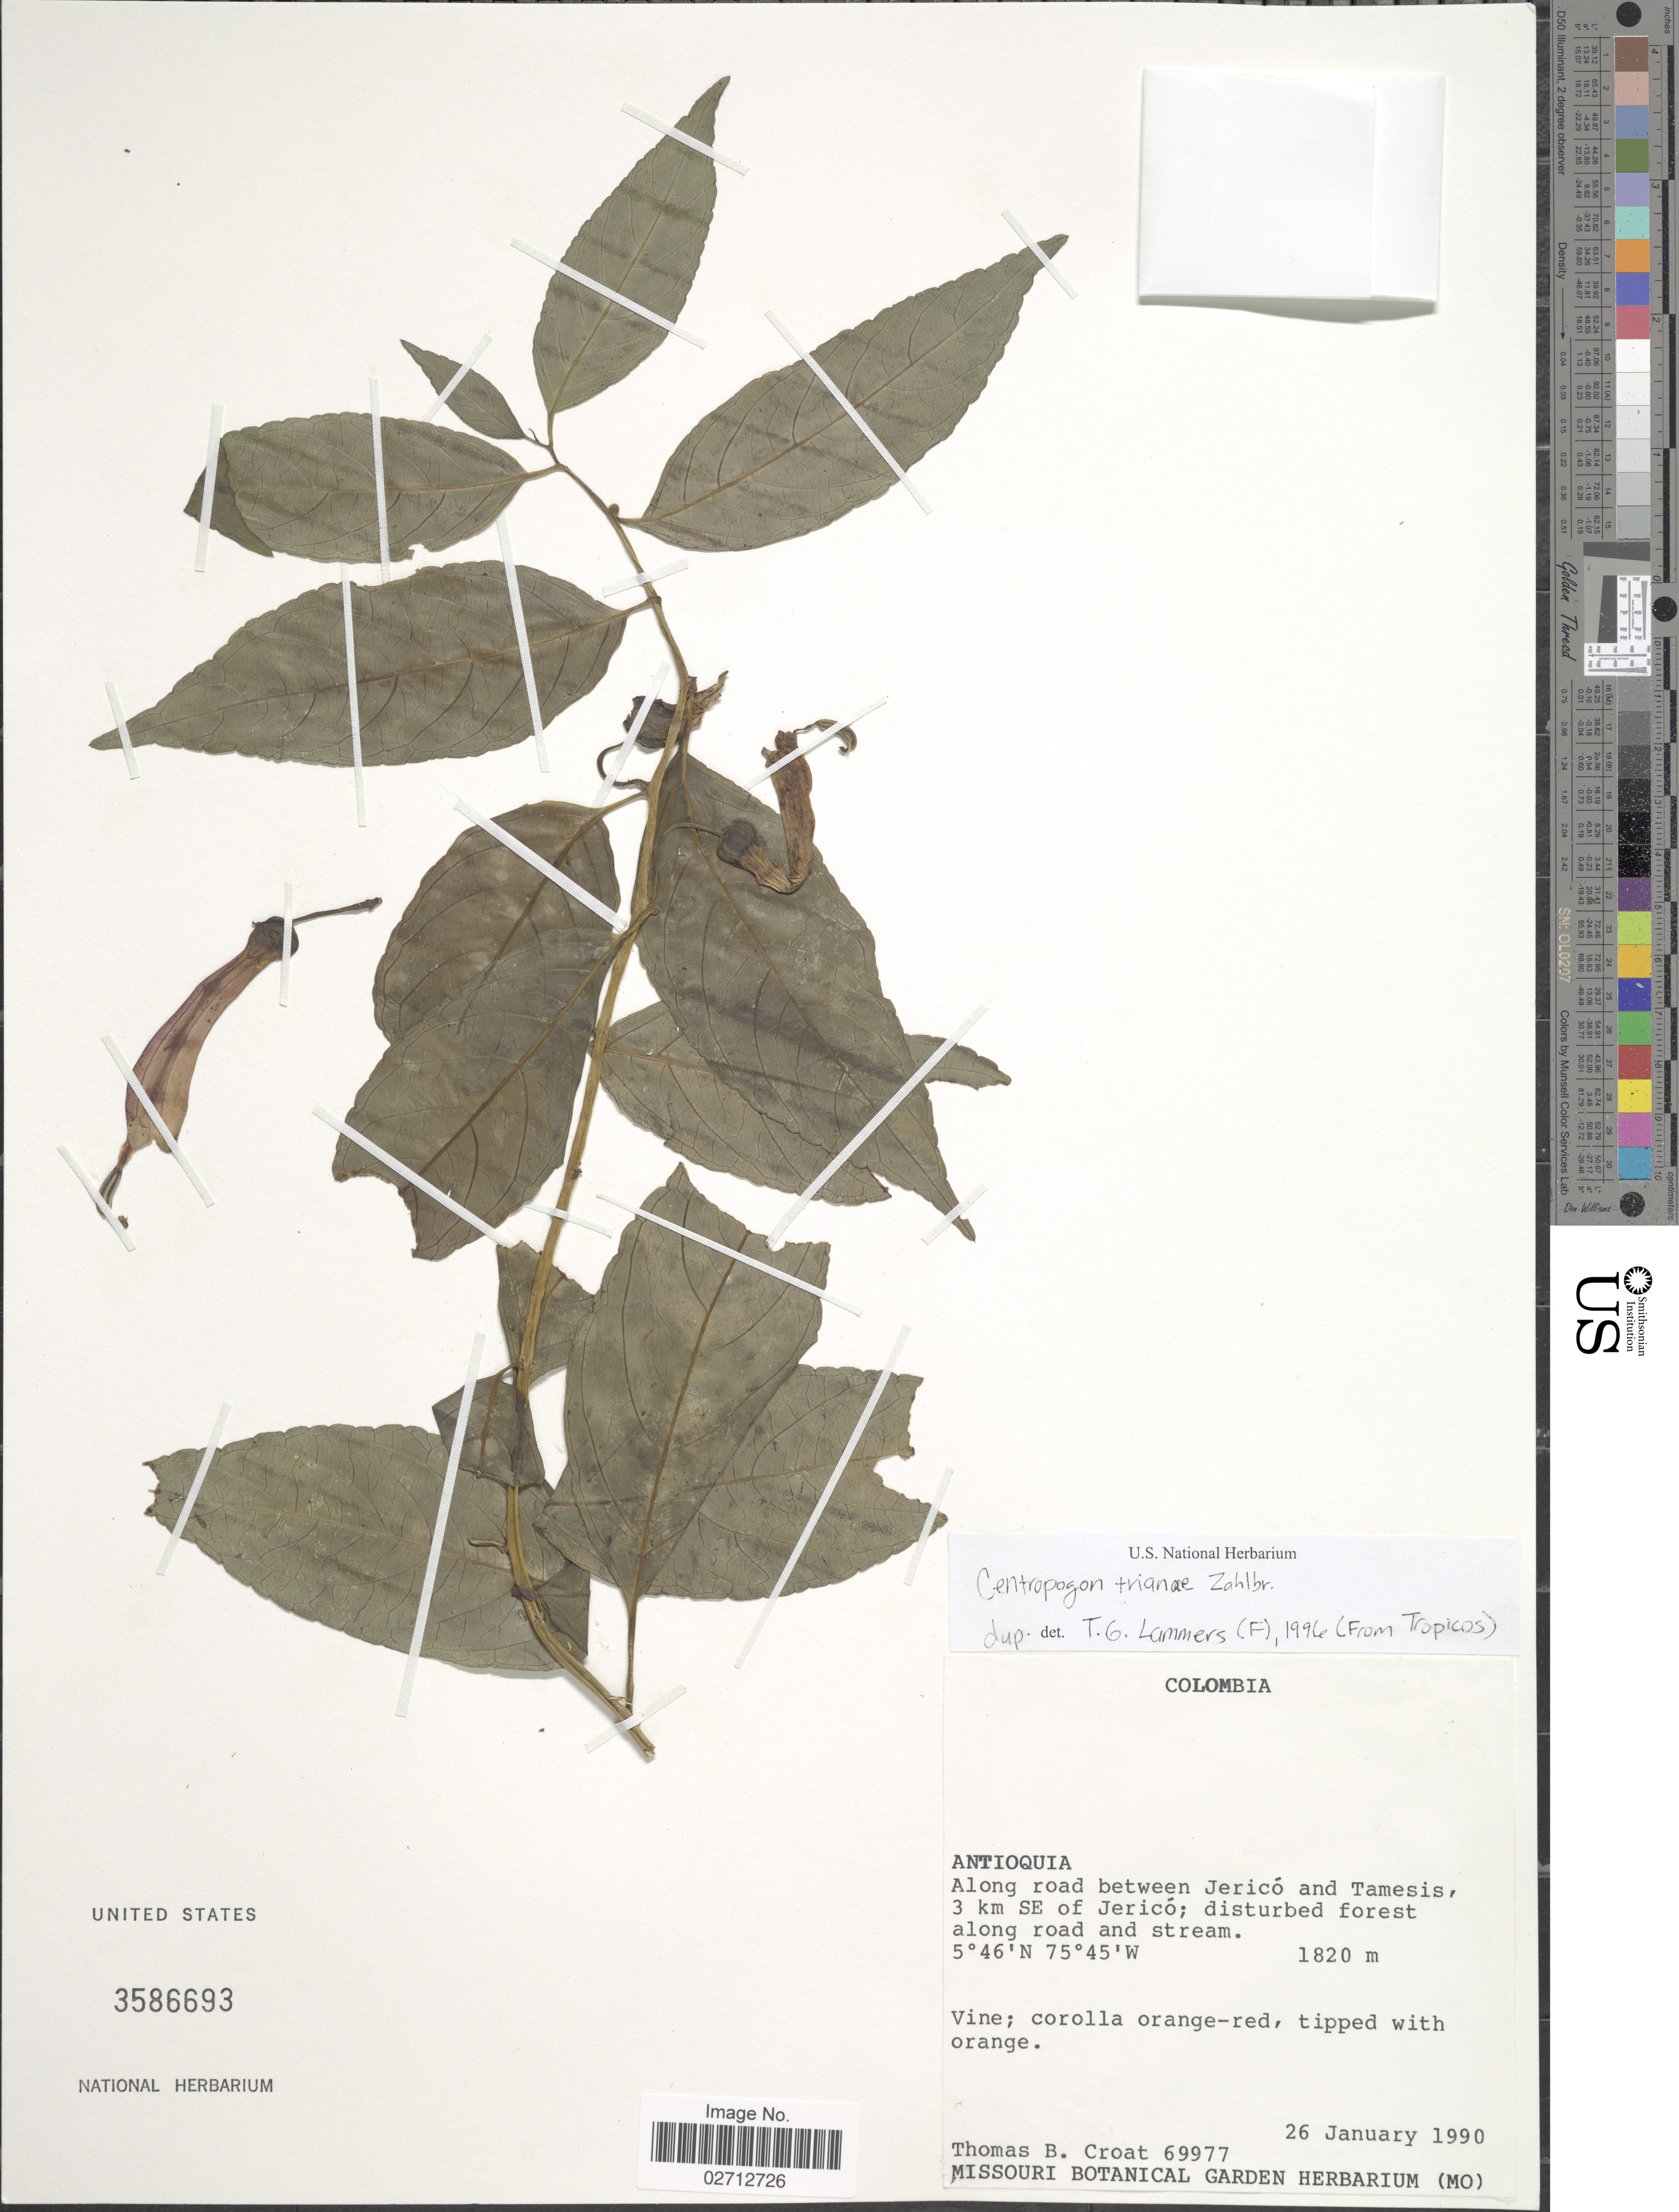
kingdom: Plantae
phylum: Tracheophyta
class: Magnoliopsida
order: Asterales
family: Campanulaceae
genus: Centropogon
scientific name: Centropogon trianae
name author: Zahlbr.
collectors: T. B. Croat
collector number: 69977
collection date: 1990-01-26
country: Colombia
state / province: Antioquia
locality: Along road between Jerico and Tamesis, 3 km SE of Jerico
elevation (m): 1820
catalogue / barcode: US 3586693